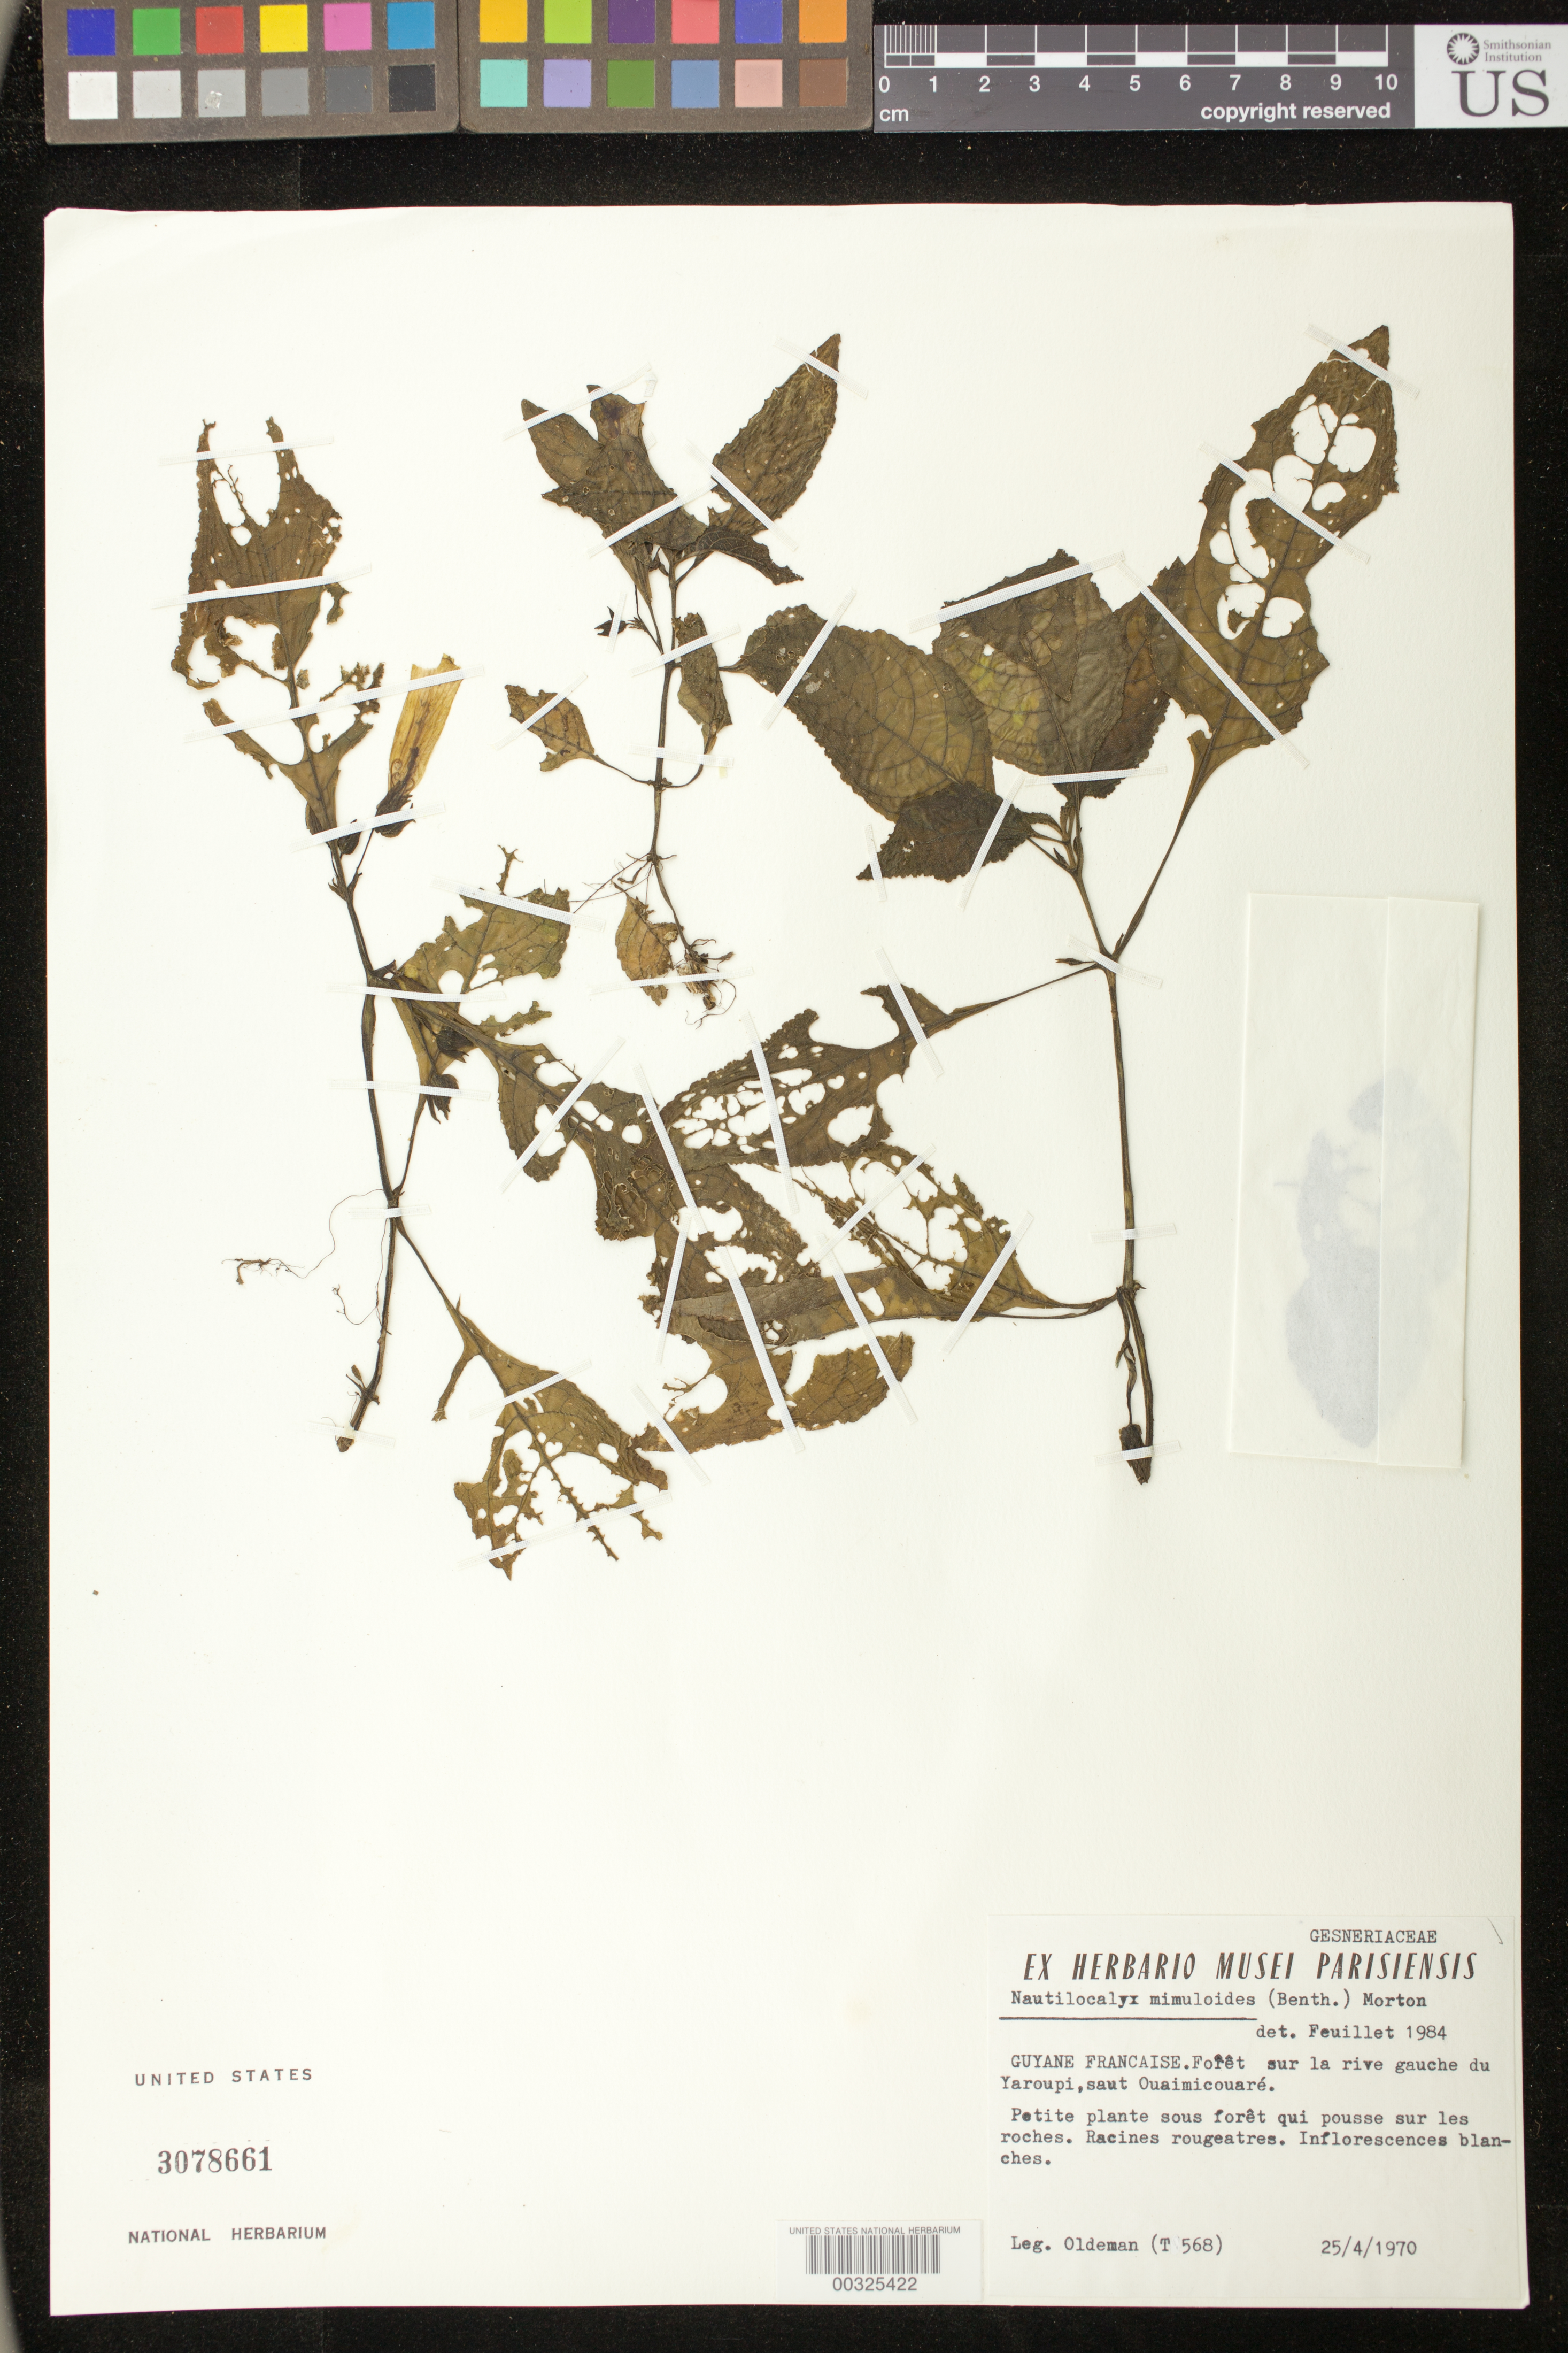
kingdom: Plantae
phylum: Tracheophyta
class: Magnoliopsida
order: Lamiales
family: Gesneriaceae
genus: Nautilocalyx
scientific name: Nautilocalyx mimuloides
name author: (Benth.) C.V. Morton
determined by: Skog, Laurence E.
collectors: R. Oldeman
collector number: T- 568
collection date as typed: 25 Apr 1970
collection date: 1970-04-25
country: French Guiana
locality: Forêt sur la rive gauche du Yaroupi, saut Ouaimicouaré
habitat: Sous forêt qui pousse sur les roches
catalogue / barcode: US 3078661